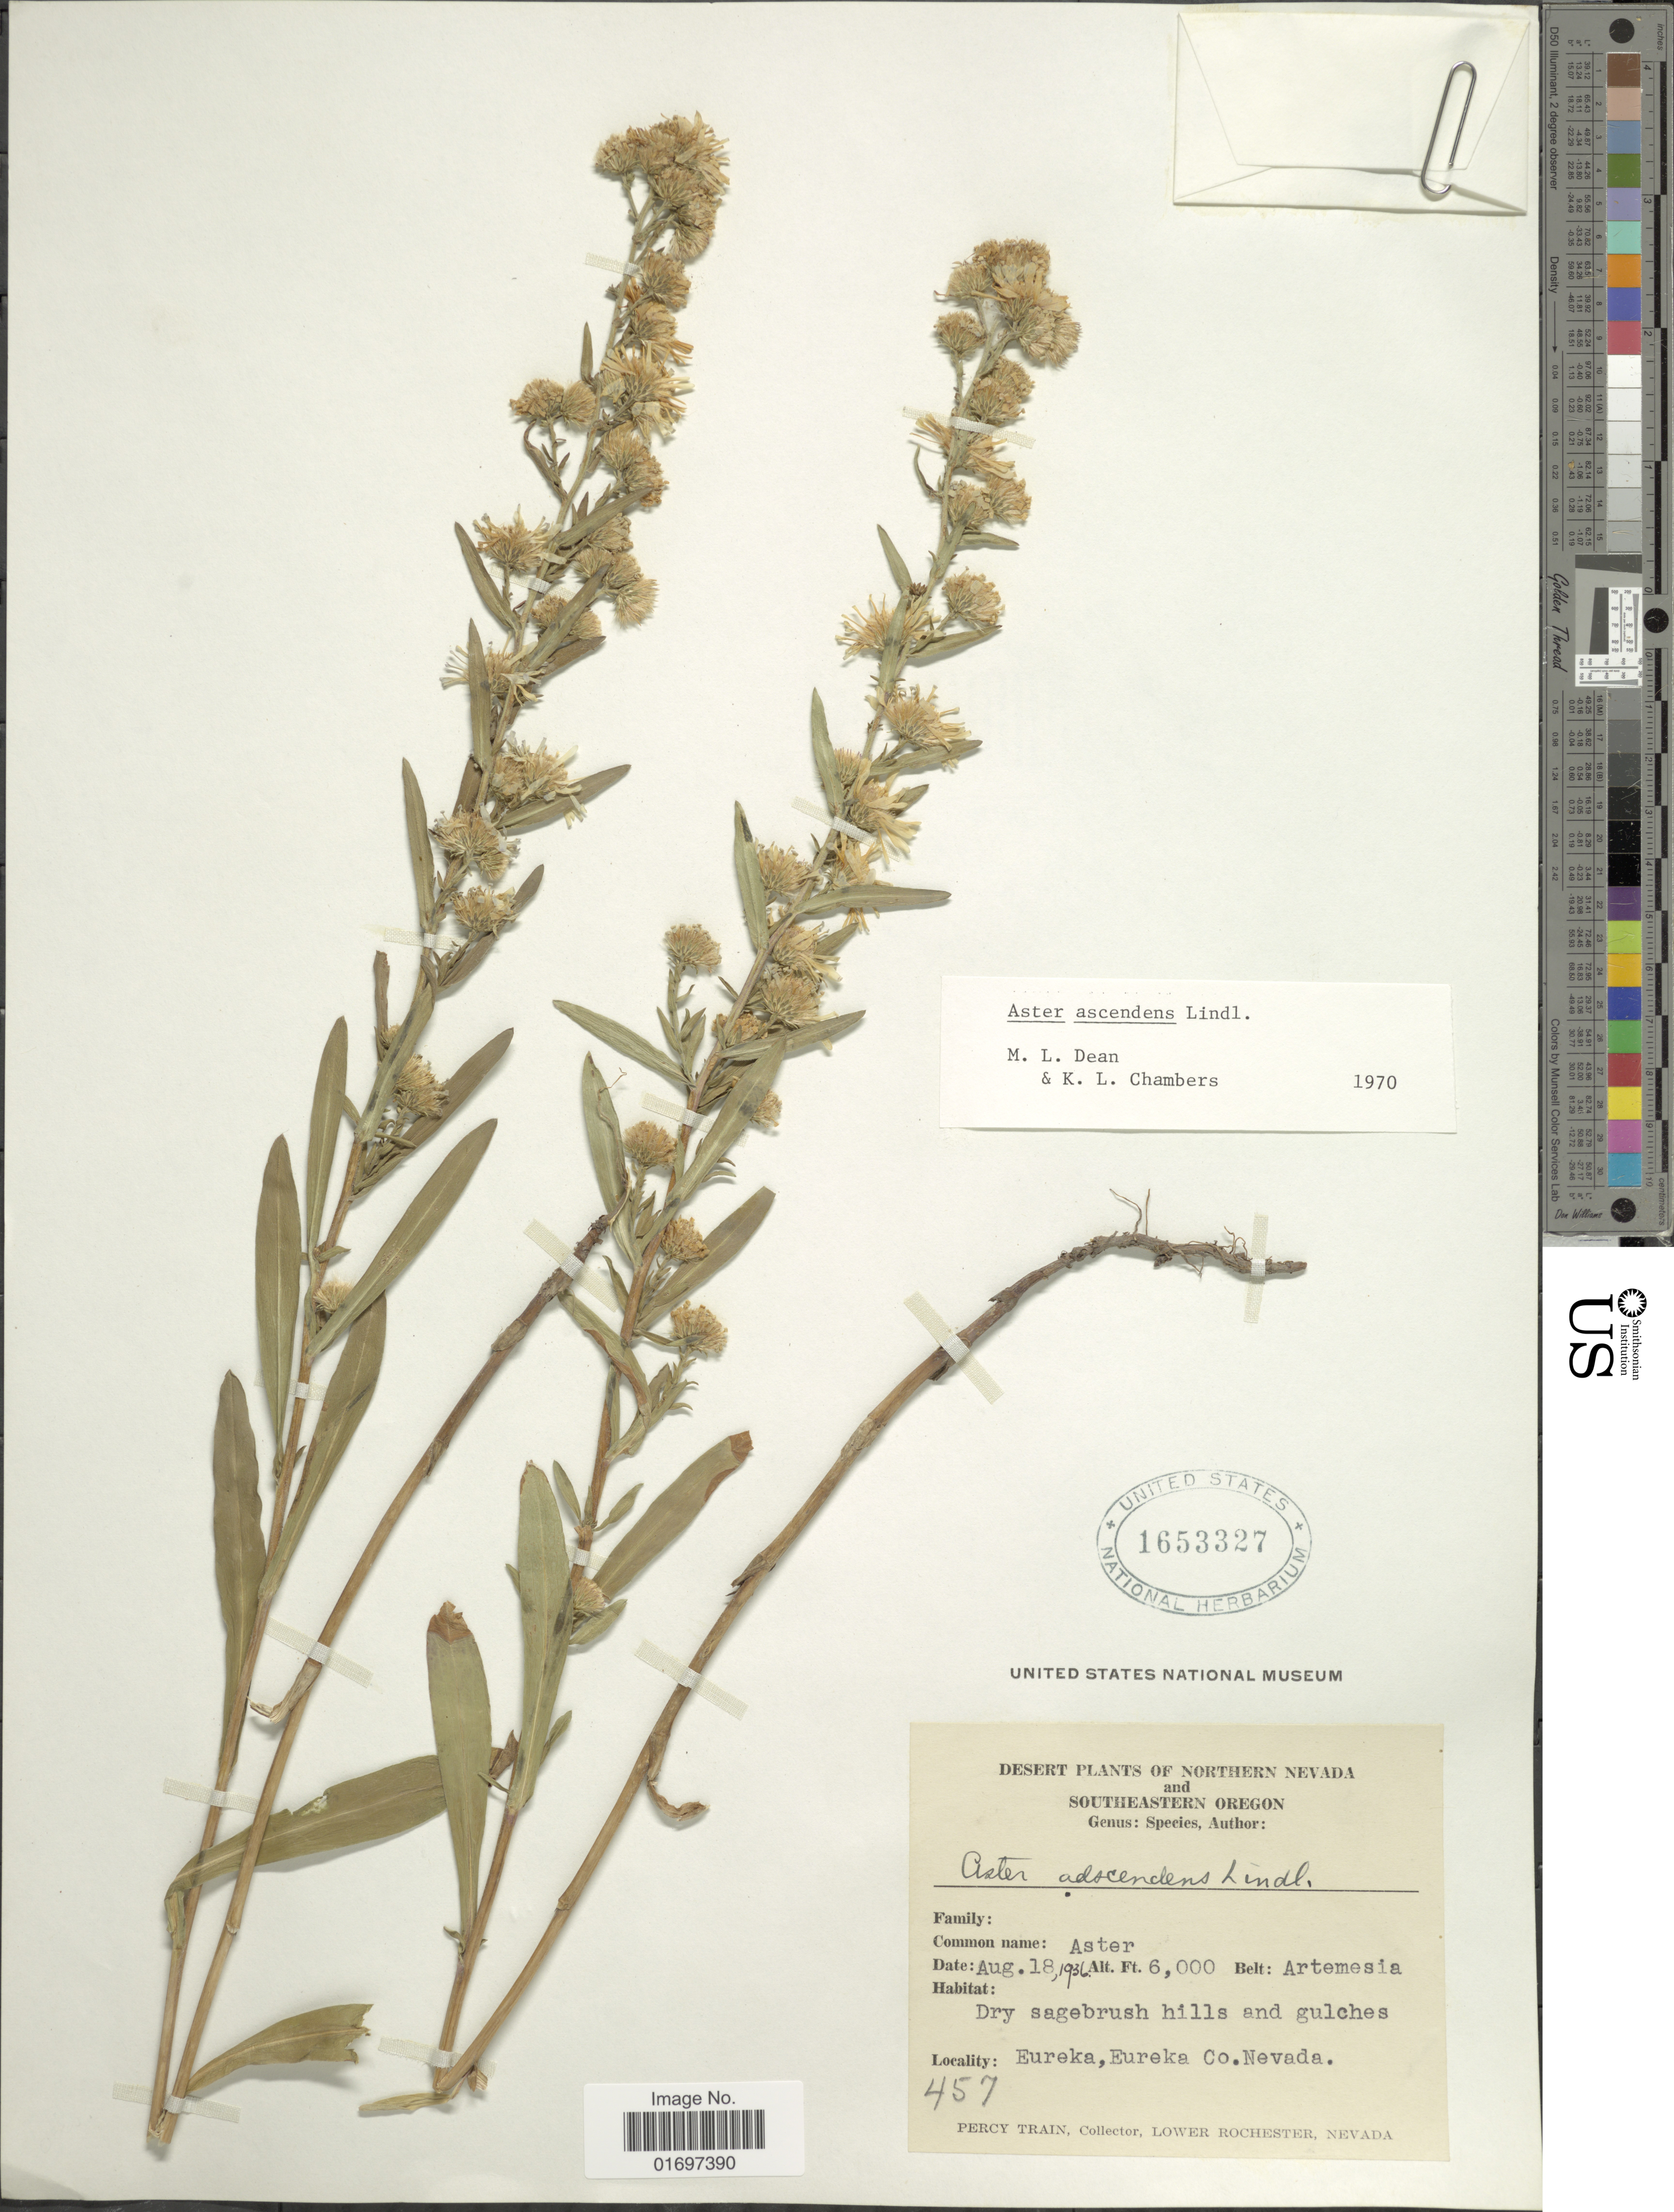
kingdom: Plantae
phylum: Tracheophyta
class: Magnoliopsida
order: Asterales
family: Asteraceae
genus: Symphyotrichum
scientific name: Symphyotrichum ascendens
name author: (Lindl.) G.L. Nesom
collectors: P. Train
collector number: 457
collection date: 1936-08-18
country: United States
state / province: Nevada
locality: Northern Nevada and Southern Oregon. Eureka, Eureka Co. Nevada.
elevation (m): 1829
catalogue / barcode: US 1653327